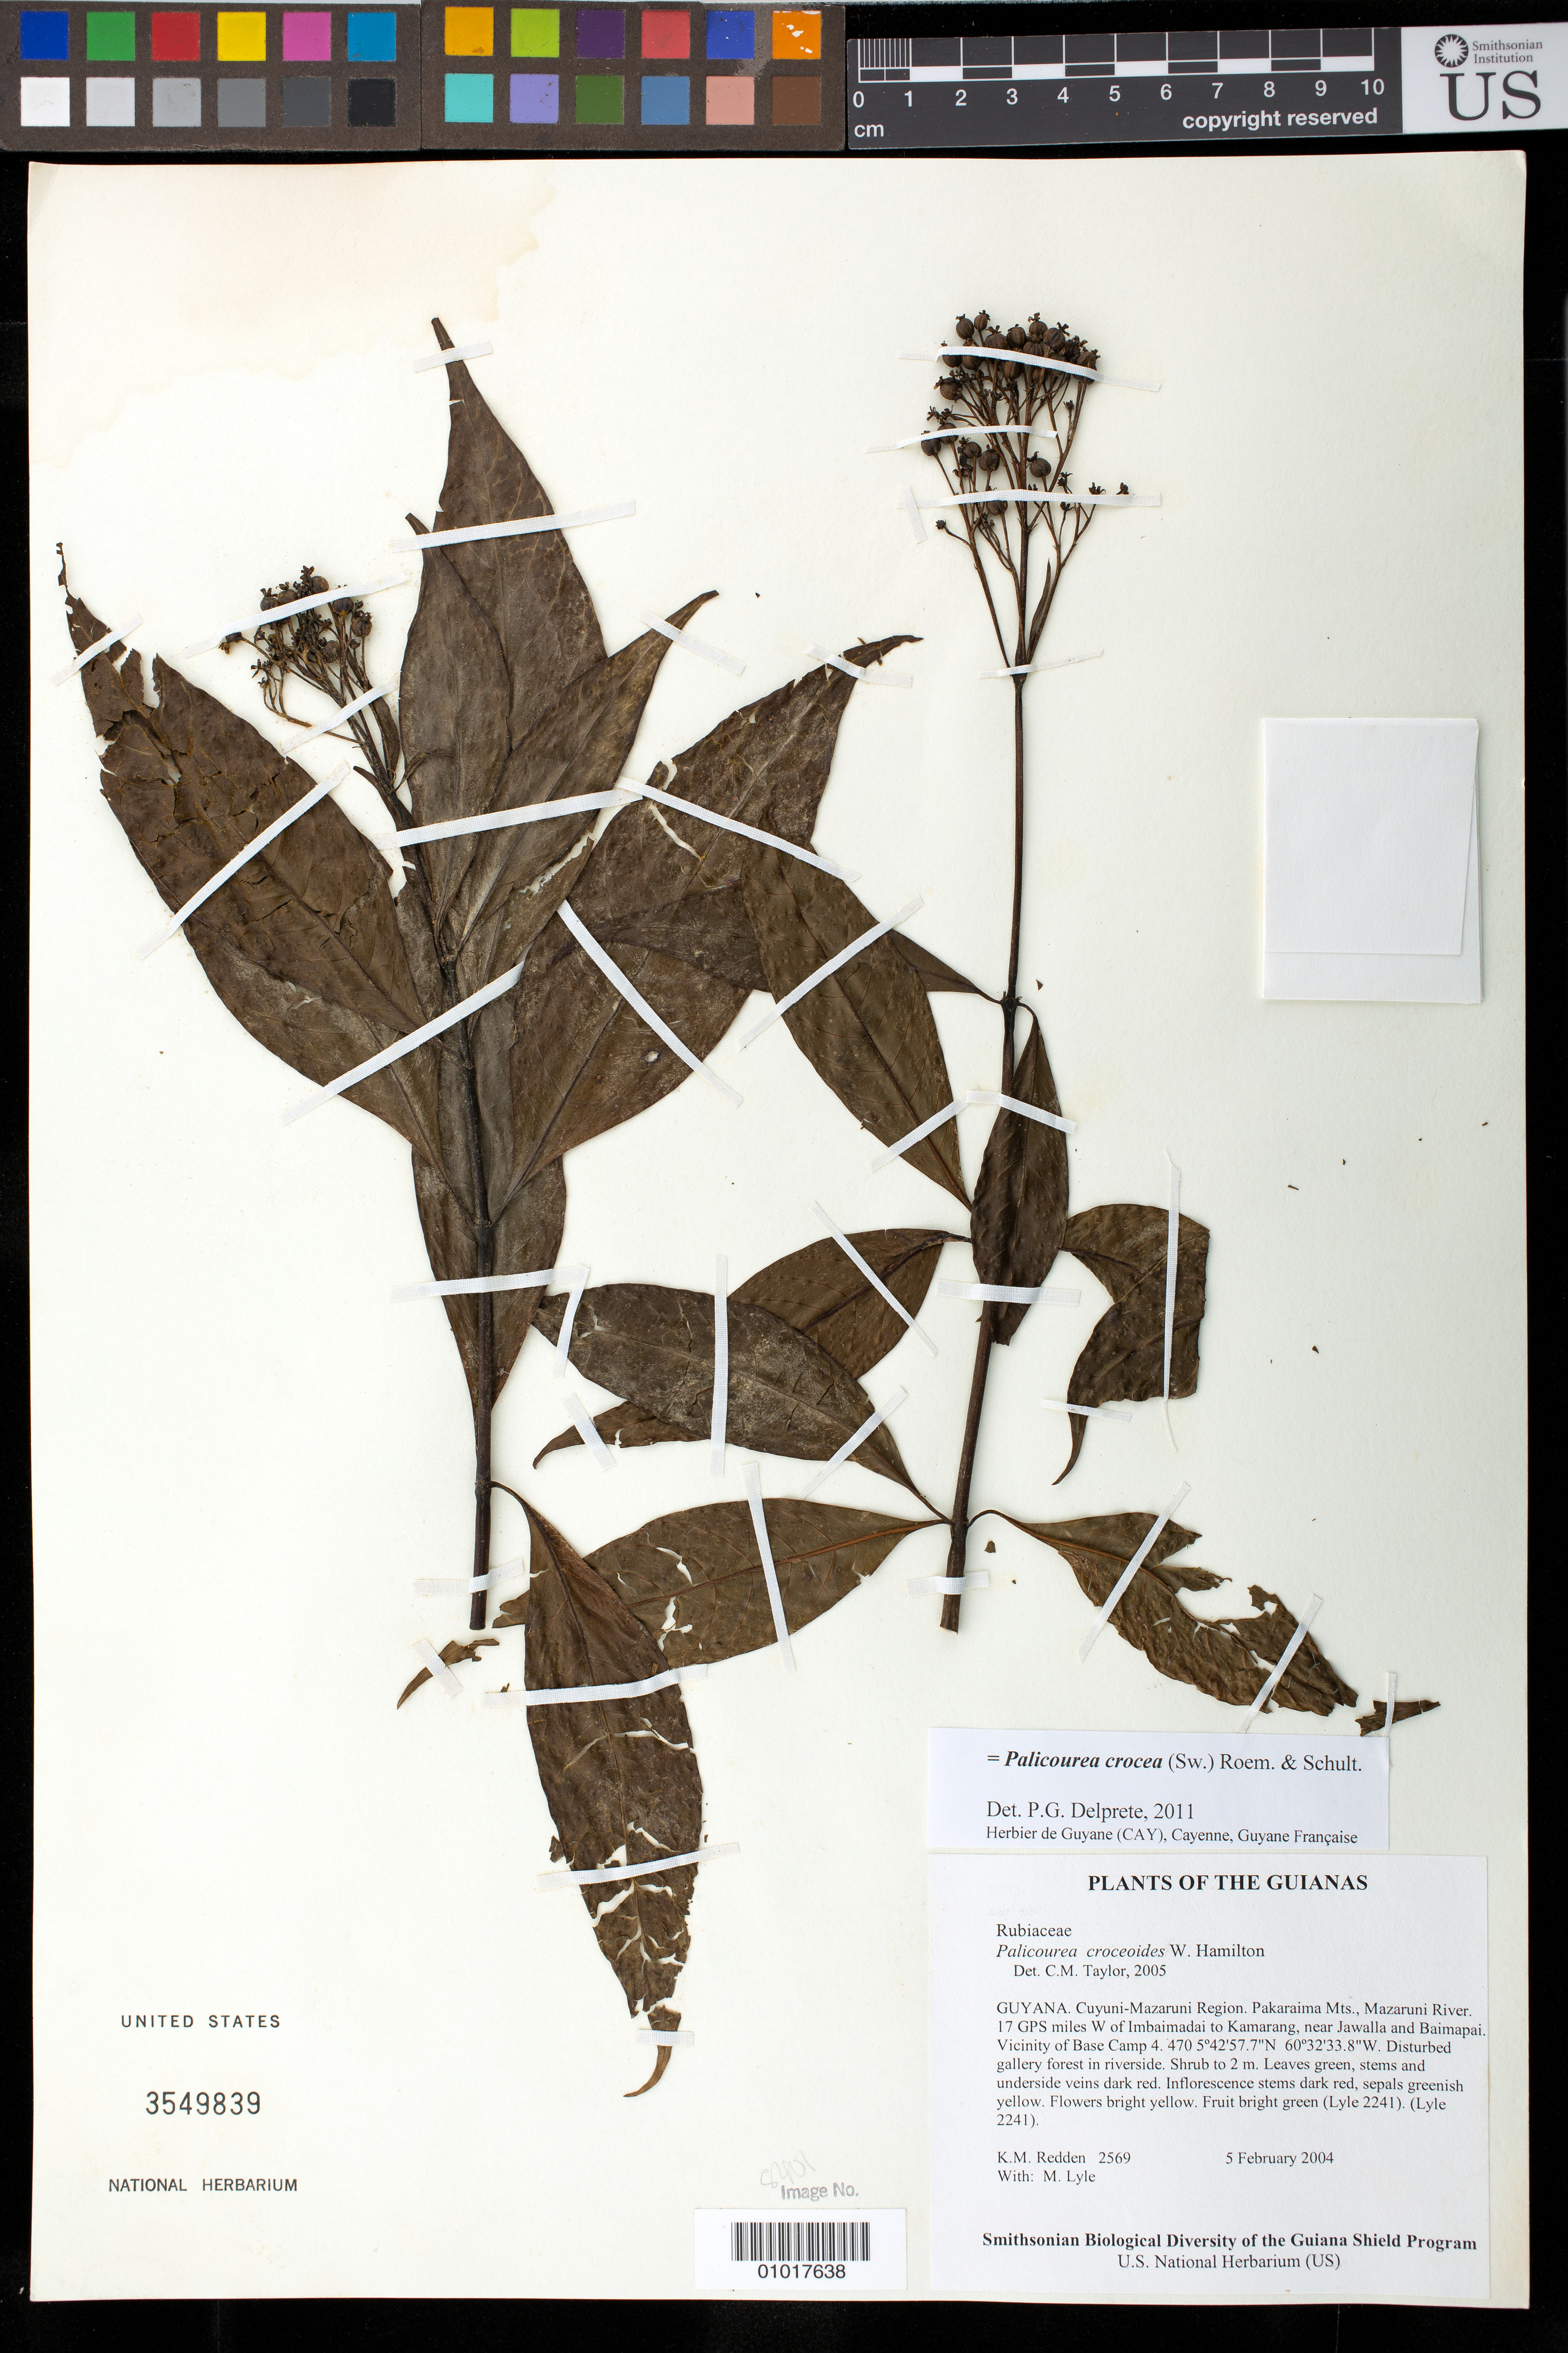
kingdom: Plantae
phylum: Tracheophyta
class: Magnoliopsida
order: Gentianales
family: Rubiaceae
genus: Palicourea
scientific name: Palicourea crocea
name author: (Sw.) Schult.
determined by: Delprete, P. G., Herb. de Guyane Cay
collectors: K. M. Redden & M. Lyle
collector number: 2569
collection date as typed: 5 February 2004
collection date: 2004-02-05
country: Guyana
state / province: Cuyuni-Mazaruni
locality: Pakaraima Mts., Mazaruni River. 17 GPS miles W of Imbaimadai to Kamarang, near Jawalla and Baimapai. Vicinity of Base Camp 4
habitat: Disturbed gallery forest in riverside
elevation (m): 470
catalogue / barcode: US 3549839